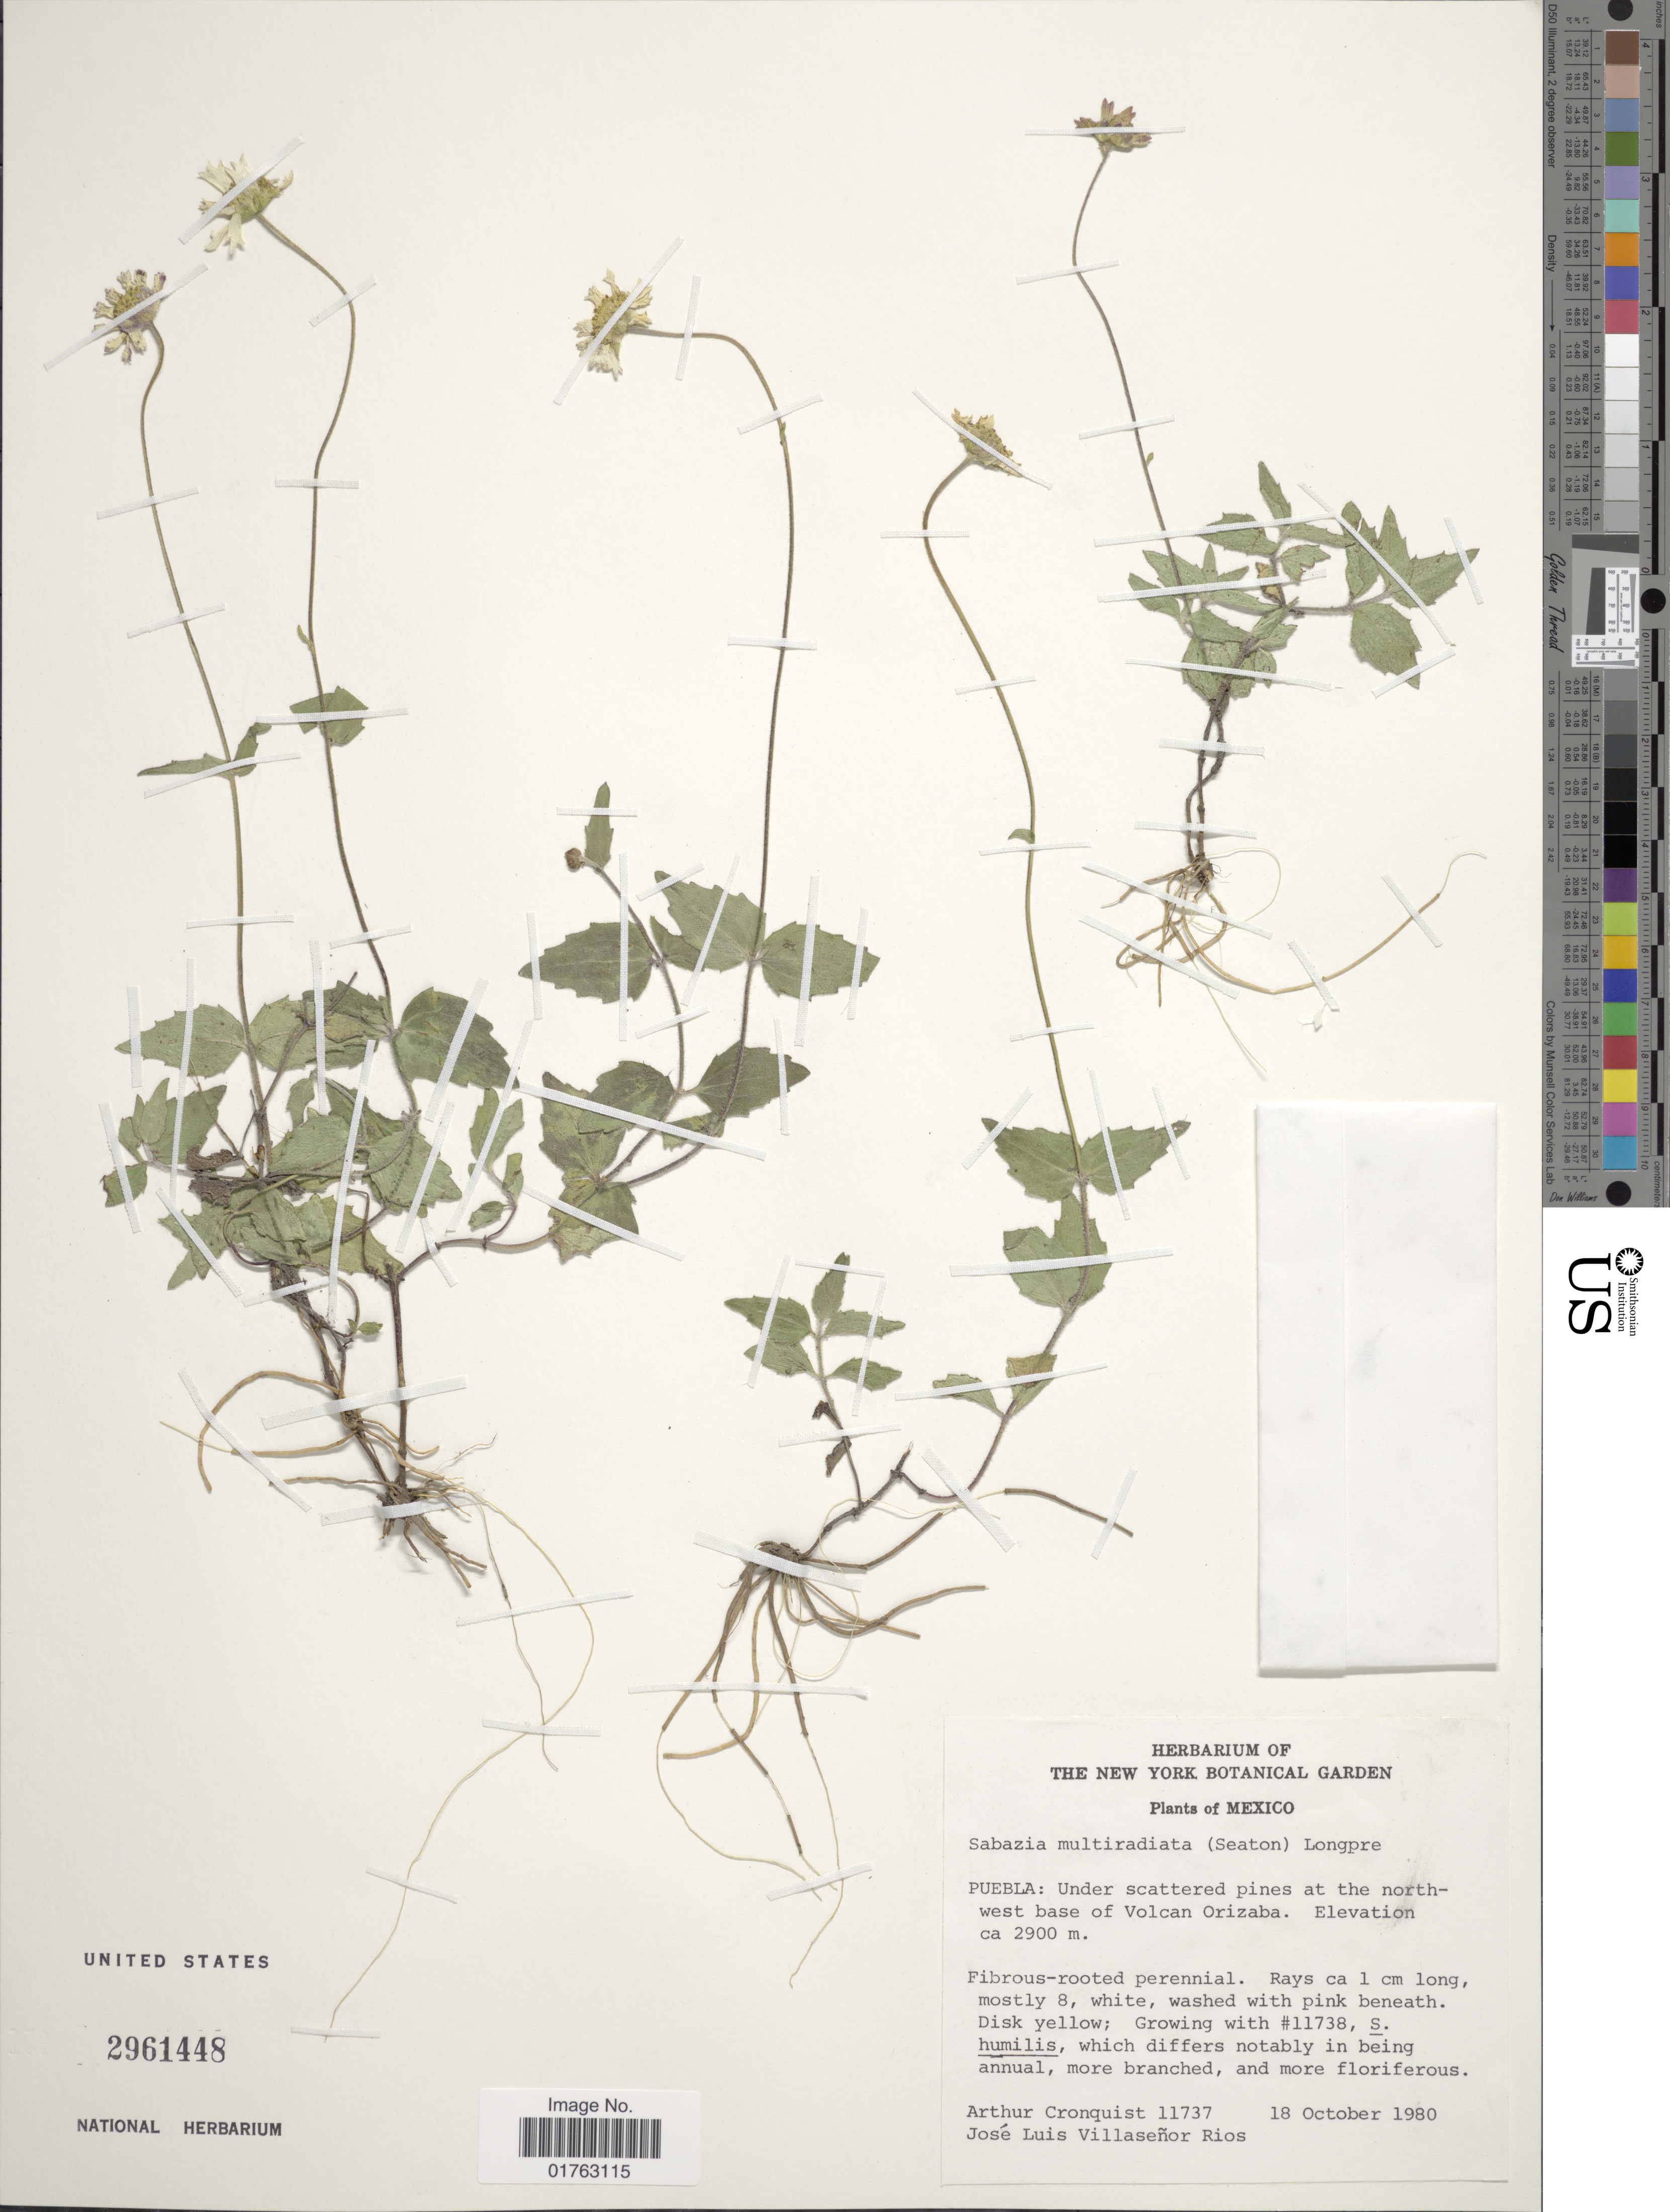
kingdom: Plantae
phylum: Tracheophyta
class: Magnoliopsida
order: Asterales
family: Asteraceae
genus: Sabazia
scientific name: Sabazia multiradiata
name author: (Seaton) Longpre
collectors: A. J. Cronquist & J. L. Villasenor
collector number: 11737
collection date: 1980-10-18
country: Mexico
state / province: Puebla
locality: Under scattered pines at the northwest base of Volcan Orizaba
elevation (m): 2900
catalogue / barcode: US 2961448